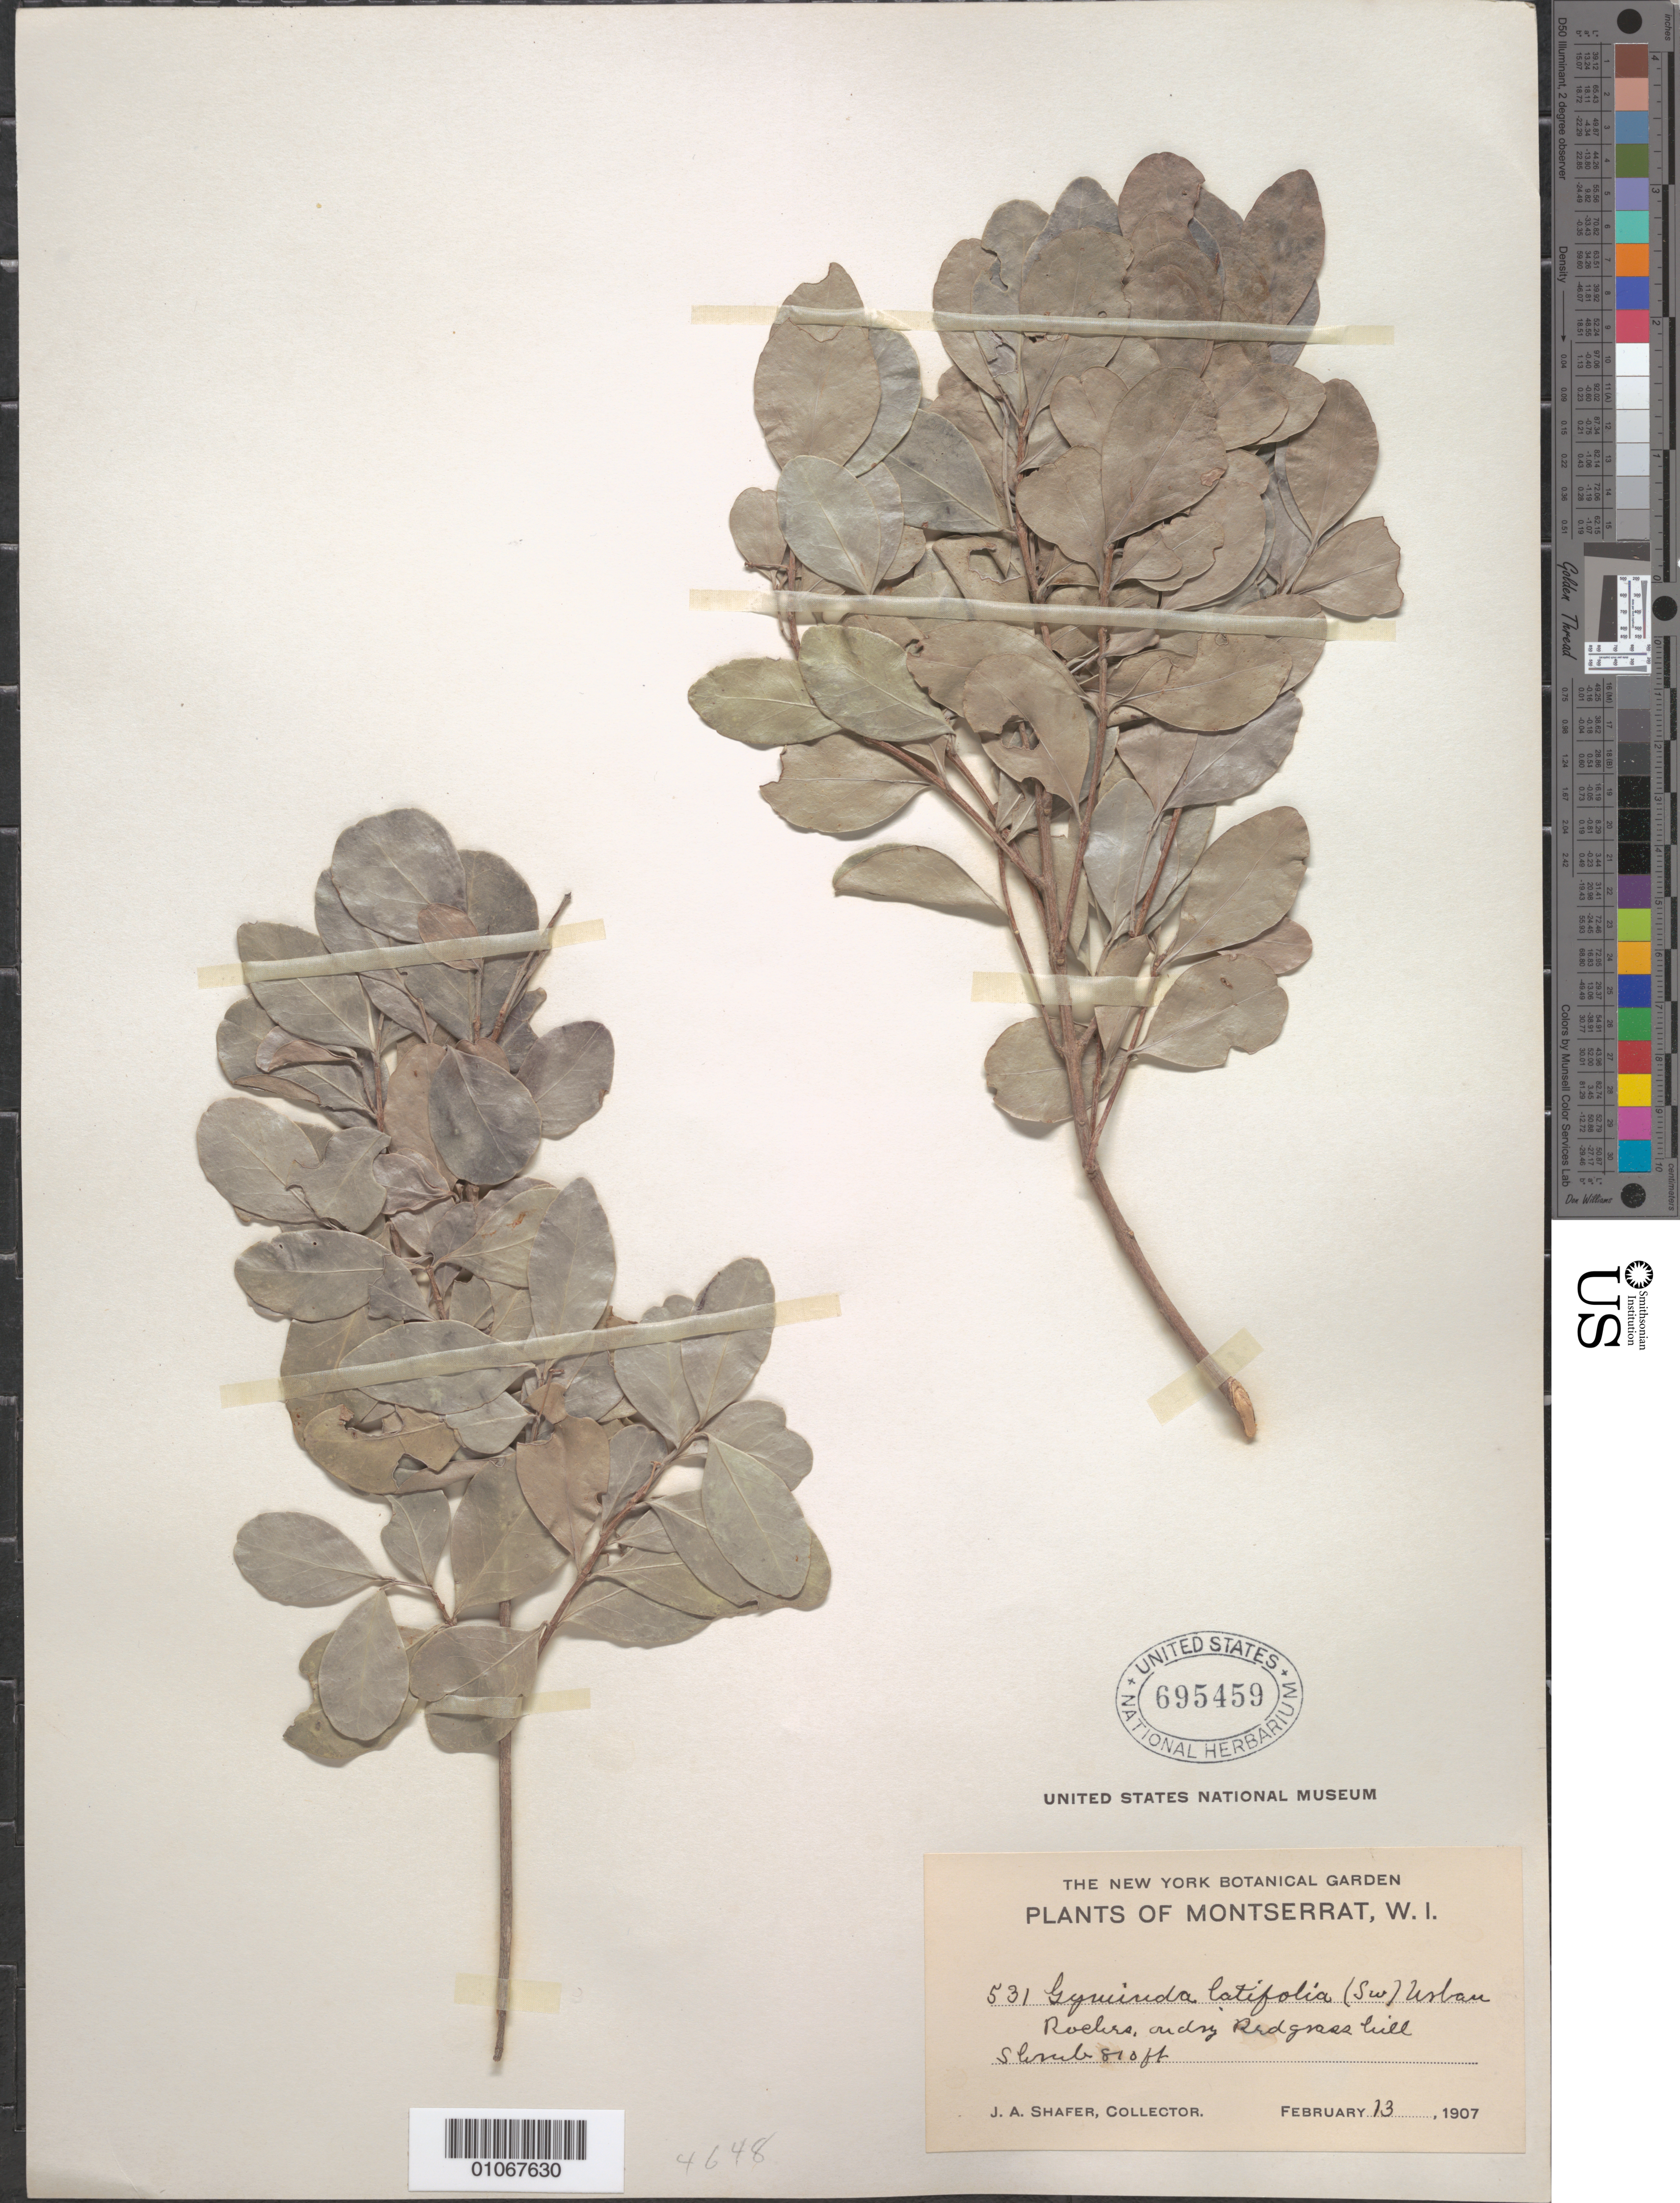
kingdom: Plantae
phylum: Tracheophyta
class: Magnoliopsida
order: Celastrales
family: Celastraceae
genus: Gyminda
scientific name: Gyminda latifolia subsp. latifolia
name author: (Sw.) Urb.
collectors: J. A. Shafer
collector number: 531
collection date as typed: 13 Feb 1907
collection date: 1907-02-13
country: Montserrat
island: Montserrat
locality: Red grass hill.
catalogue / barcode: US 695459